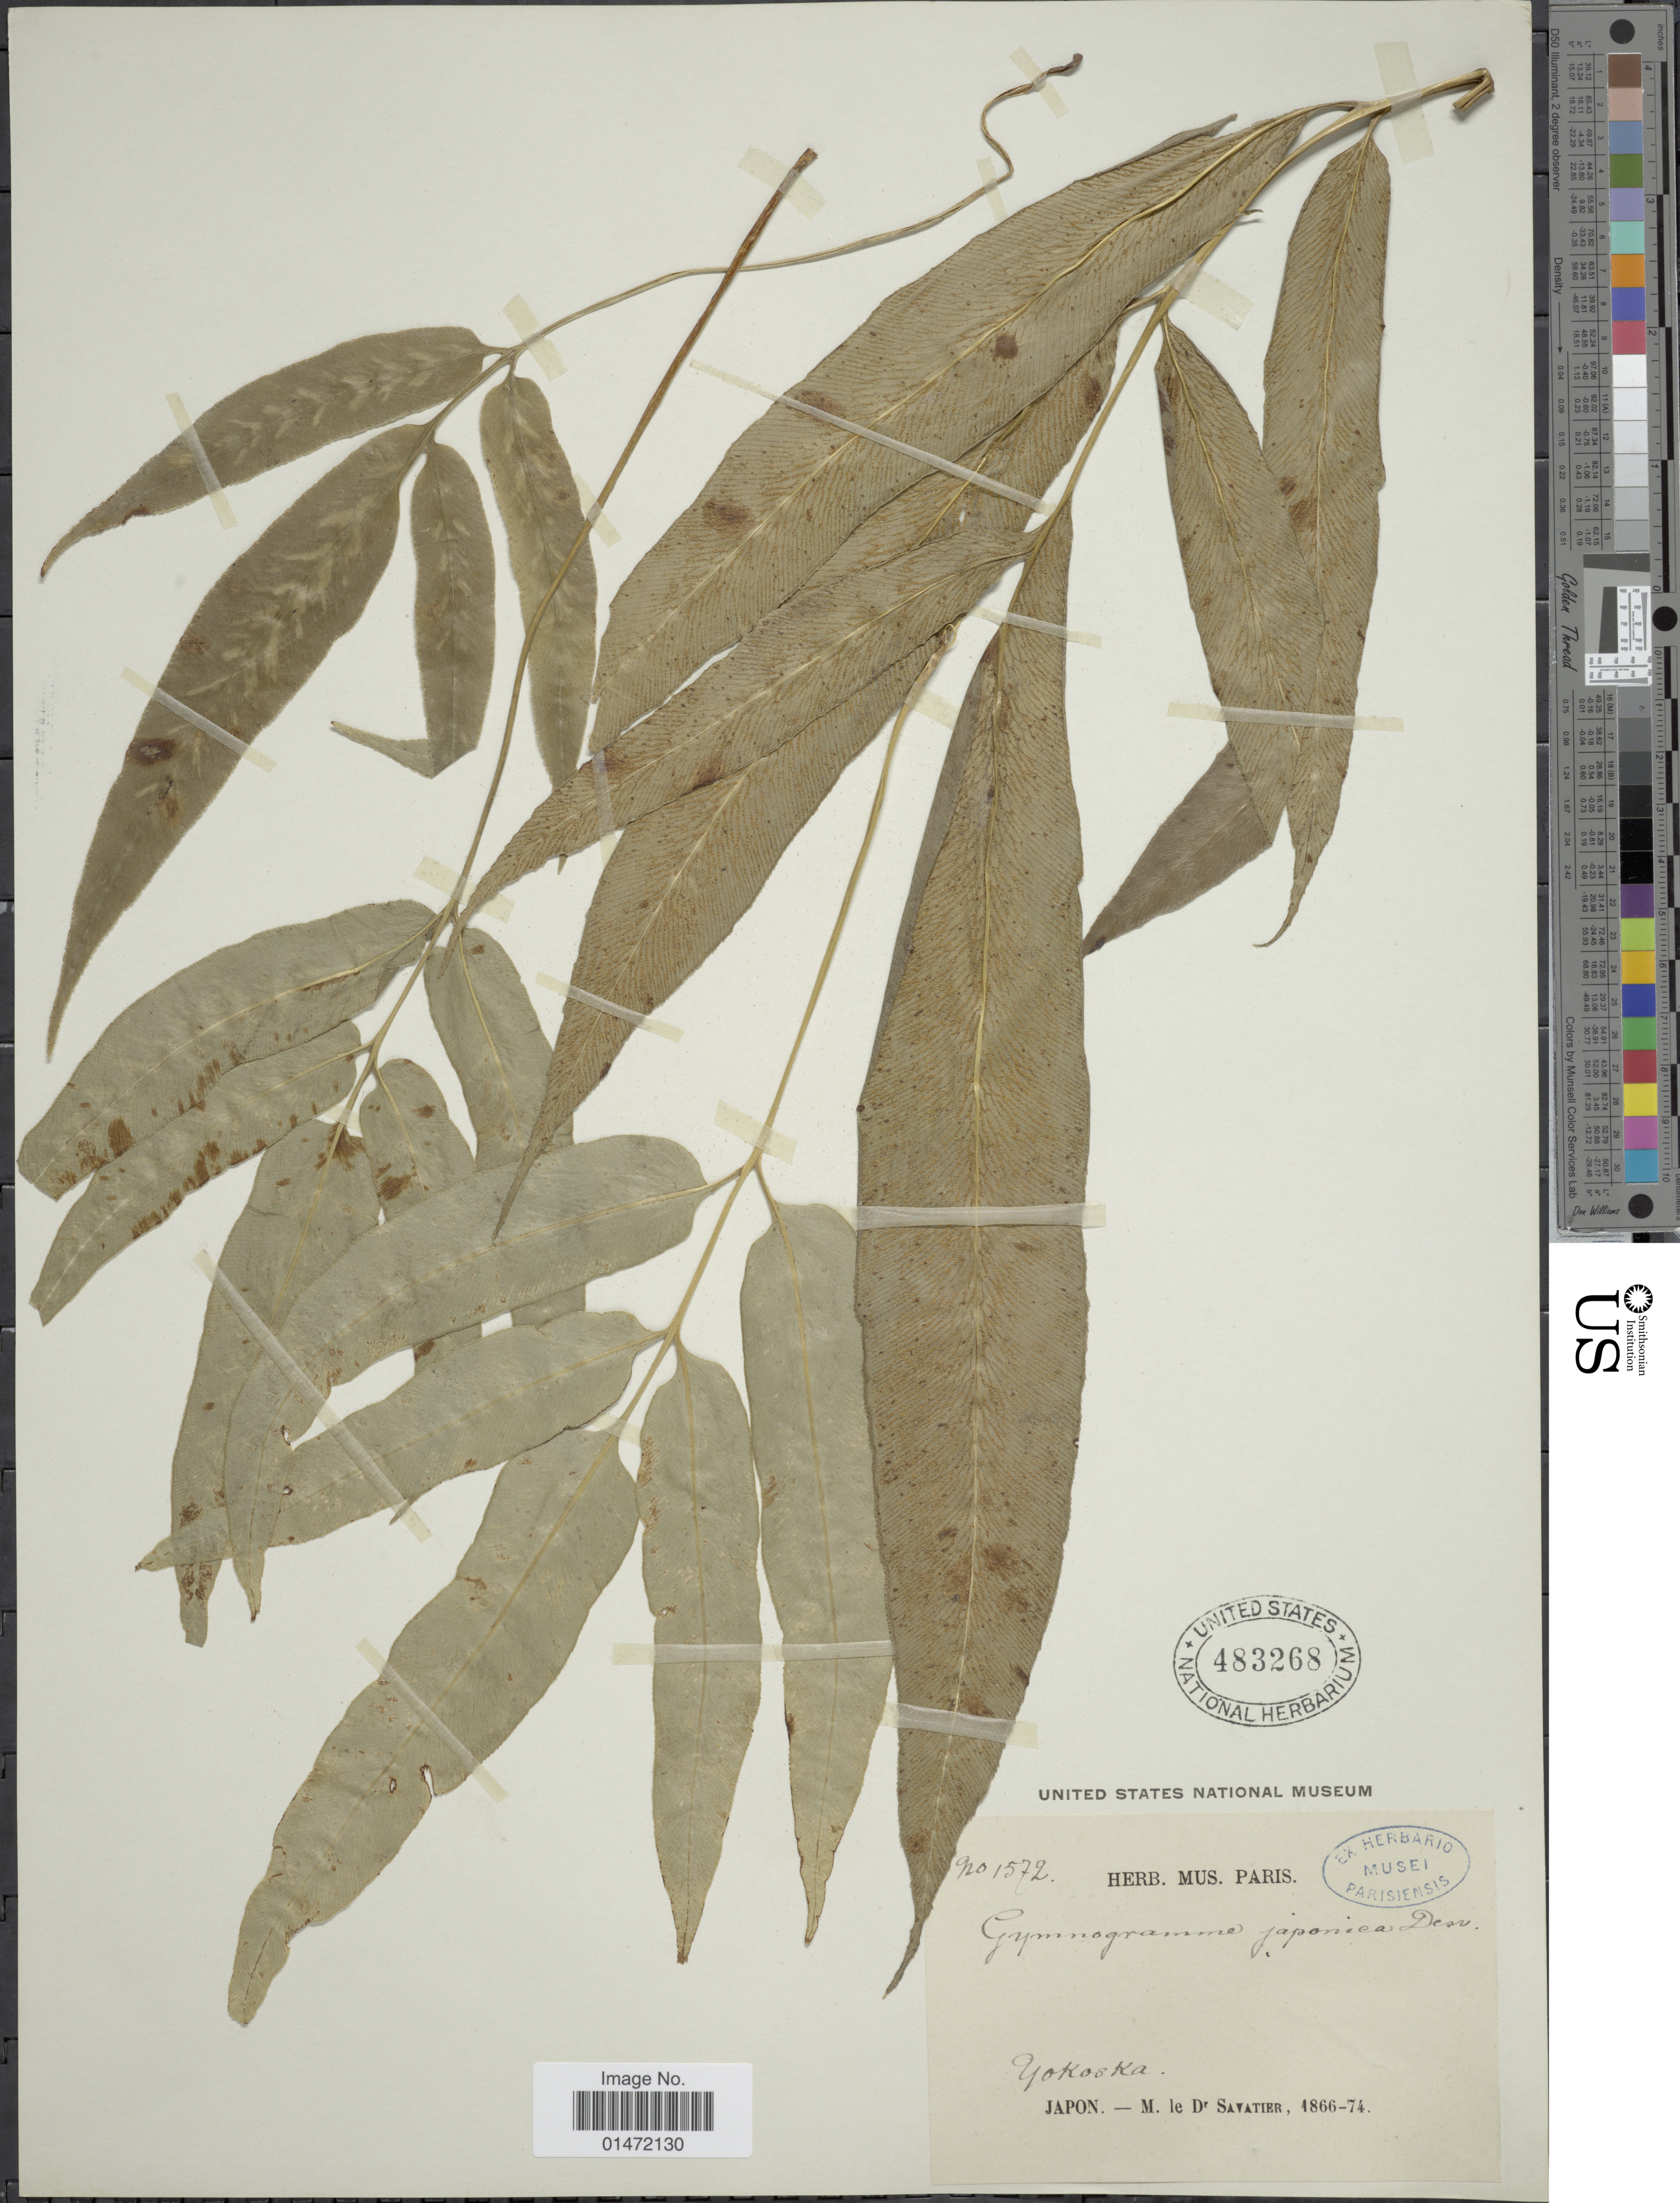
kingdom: Plantae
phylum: Tracheophyta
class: Polypodiopsida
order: Polypodiales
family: Pteridaceae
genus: Coniogramme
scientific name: Coniogramme japonica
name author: (Thunb. ex Murray) Diels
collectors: Savatier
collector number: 1572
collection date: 1866/1874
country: Japan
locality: Yokoska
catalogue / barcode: US 483268